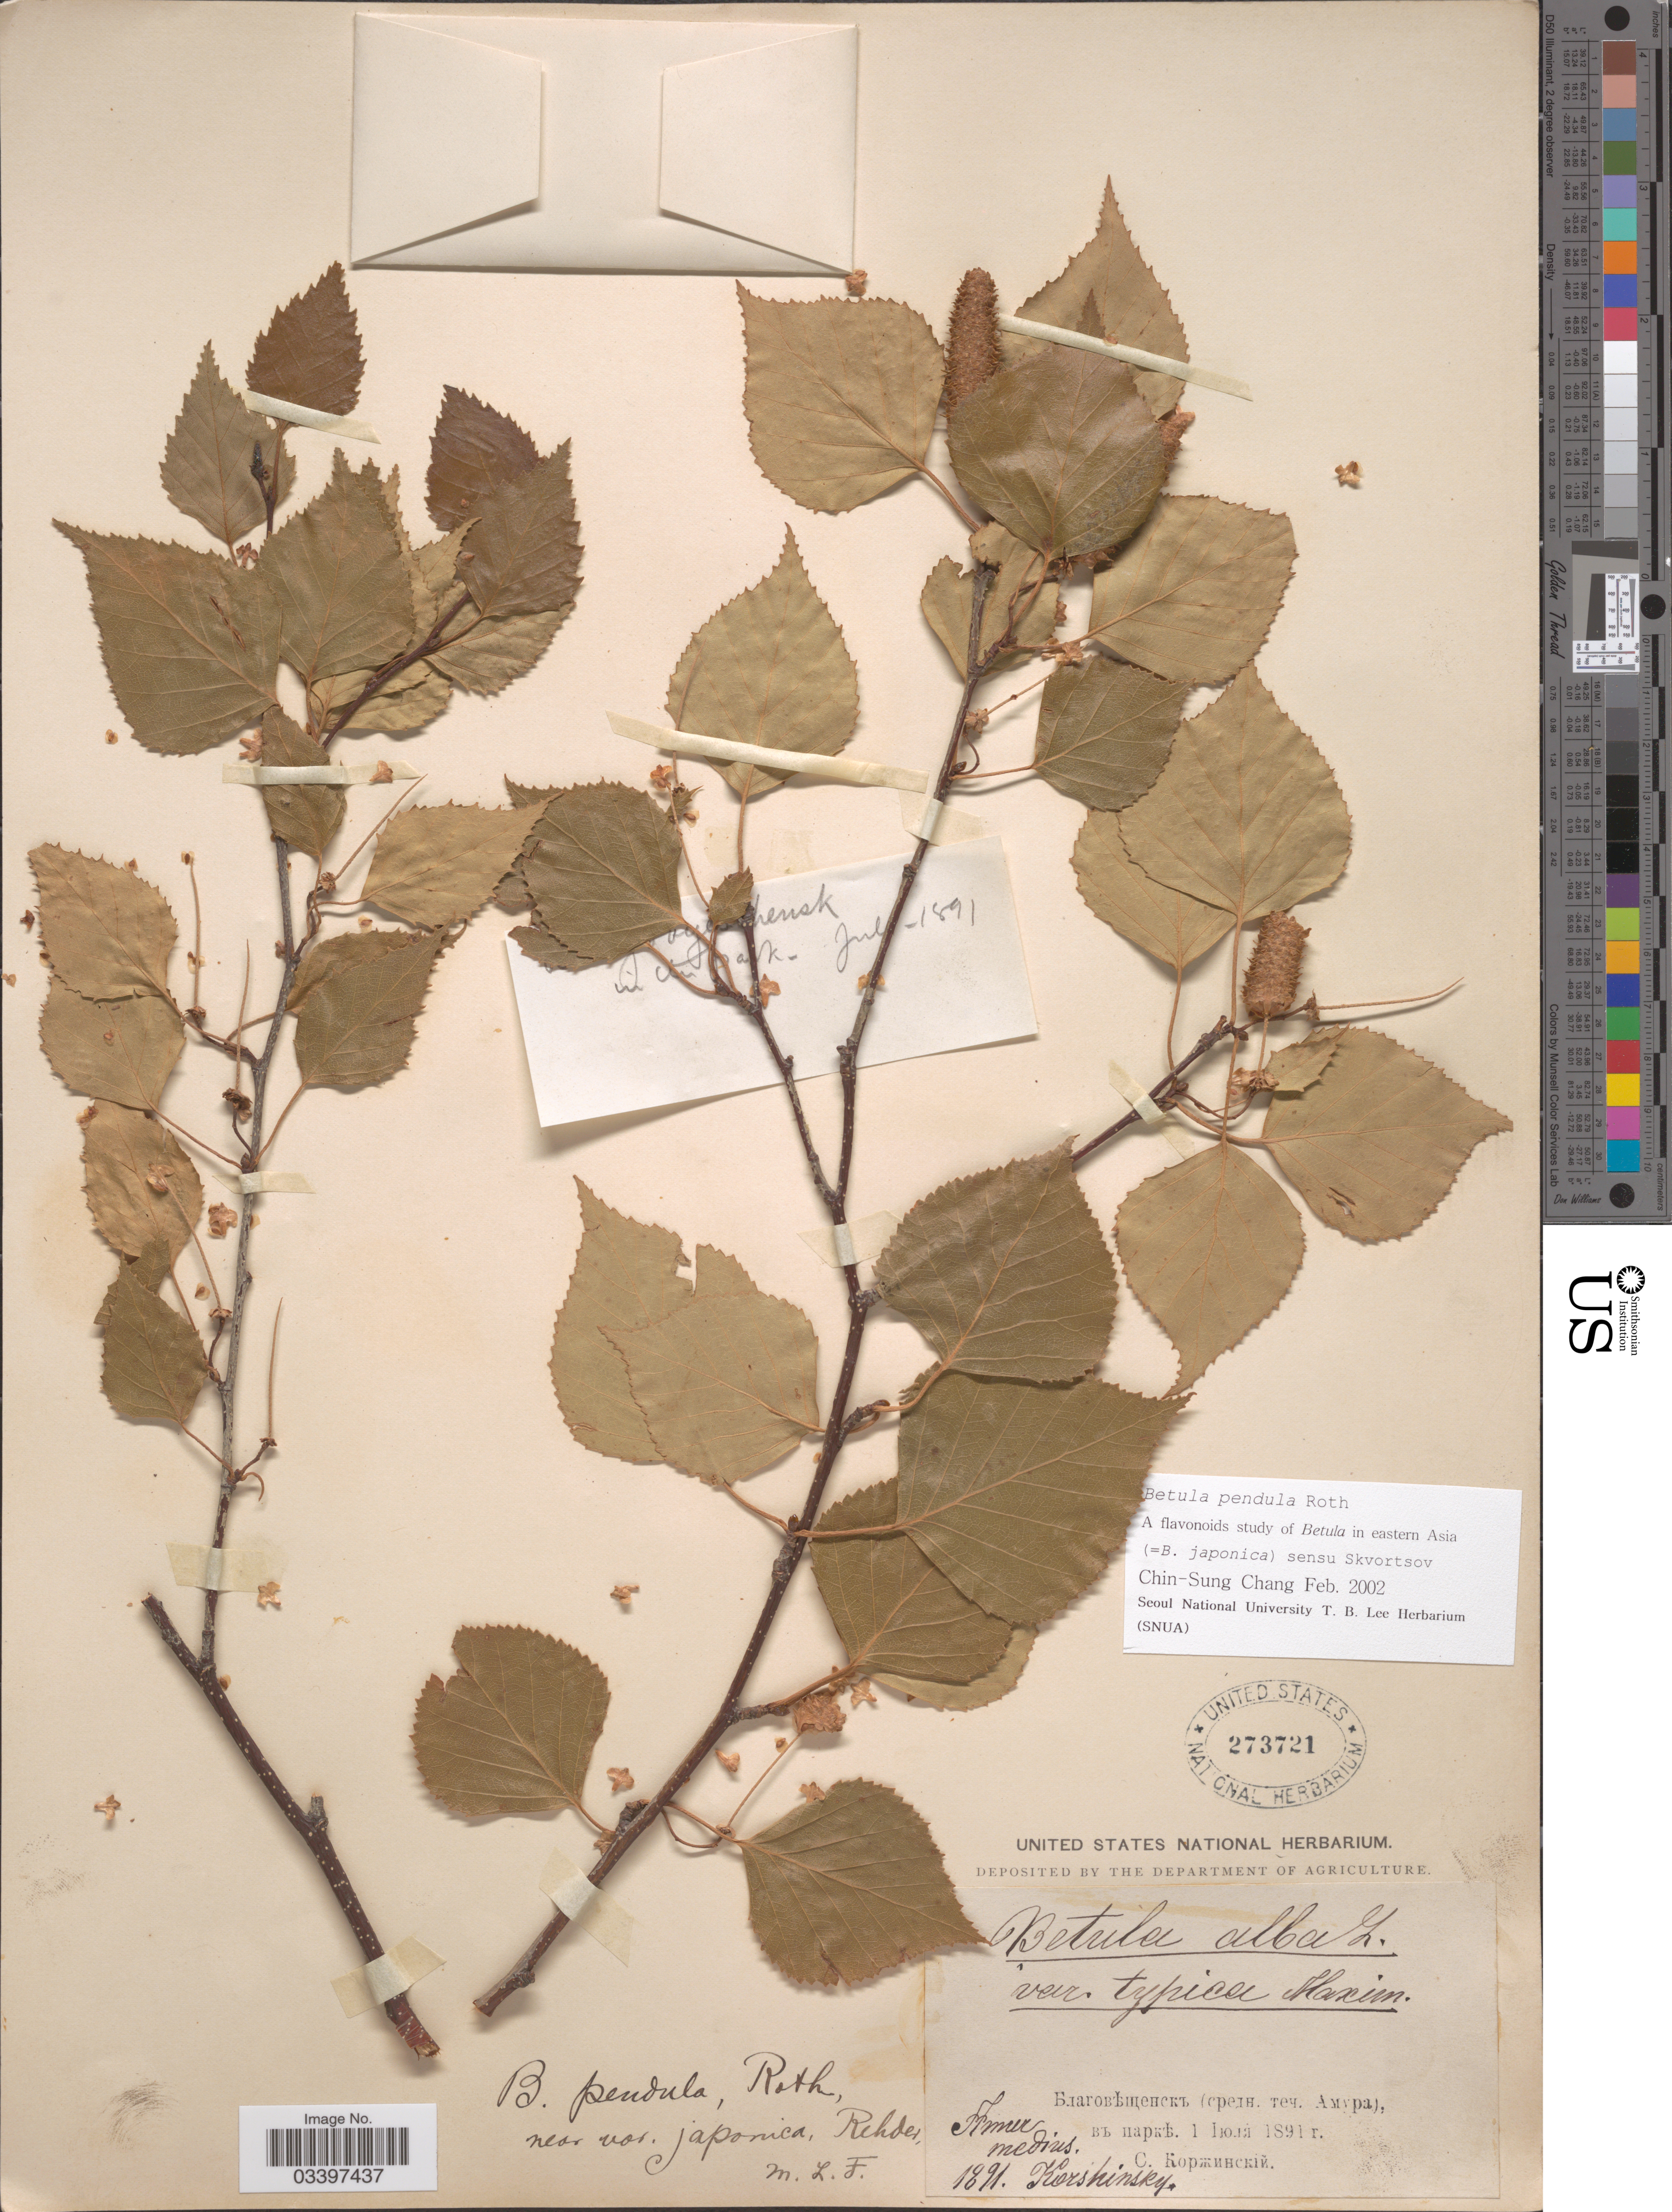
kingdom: Plantae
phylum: Tracheophyta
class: Magnoliopsida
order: Fagales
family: Betulaceae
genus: Betula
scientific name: Betula pendula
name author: Roth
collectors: Korshinsky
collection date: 1891-07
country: Russian Federation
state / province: Amur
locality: X. Amur medius.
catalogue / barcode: US 273721